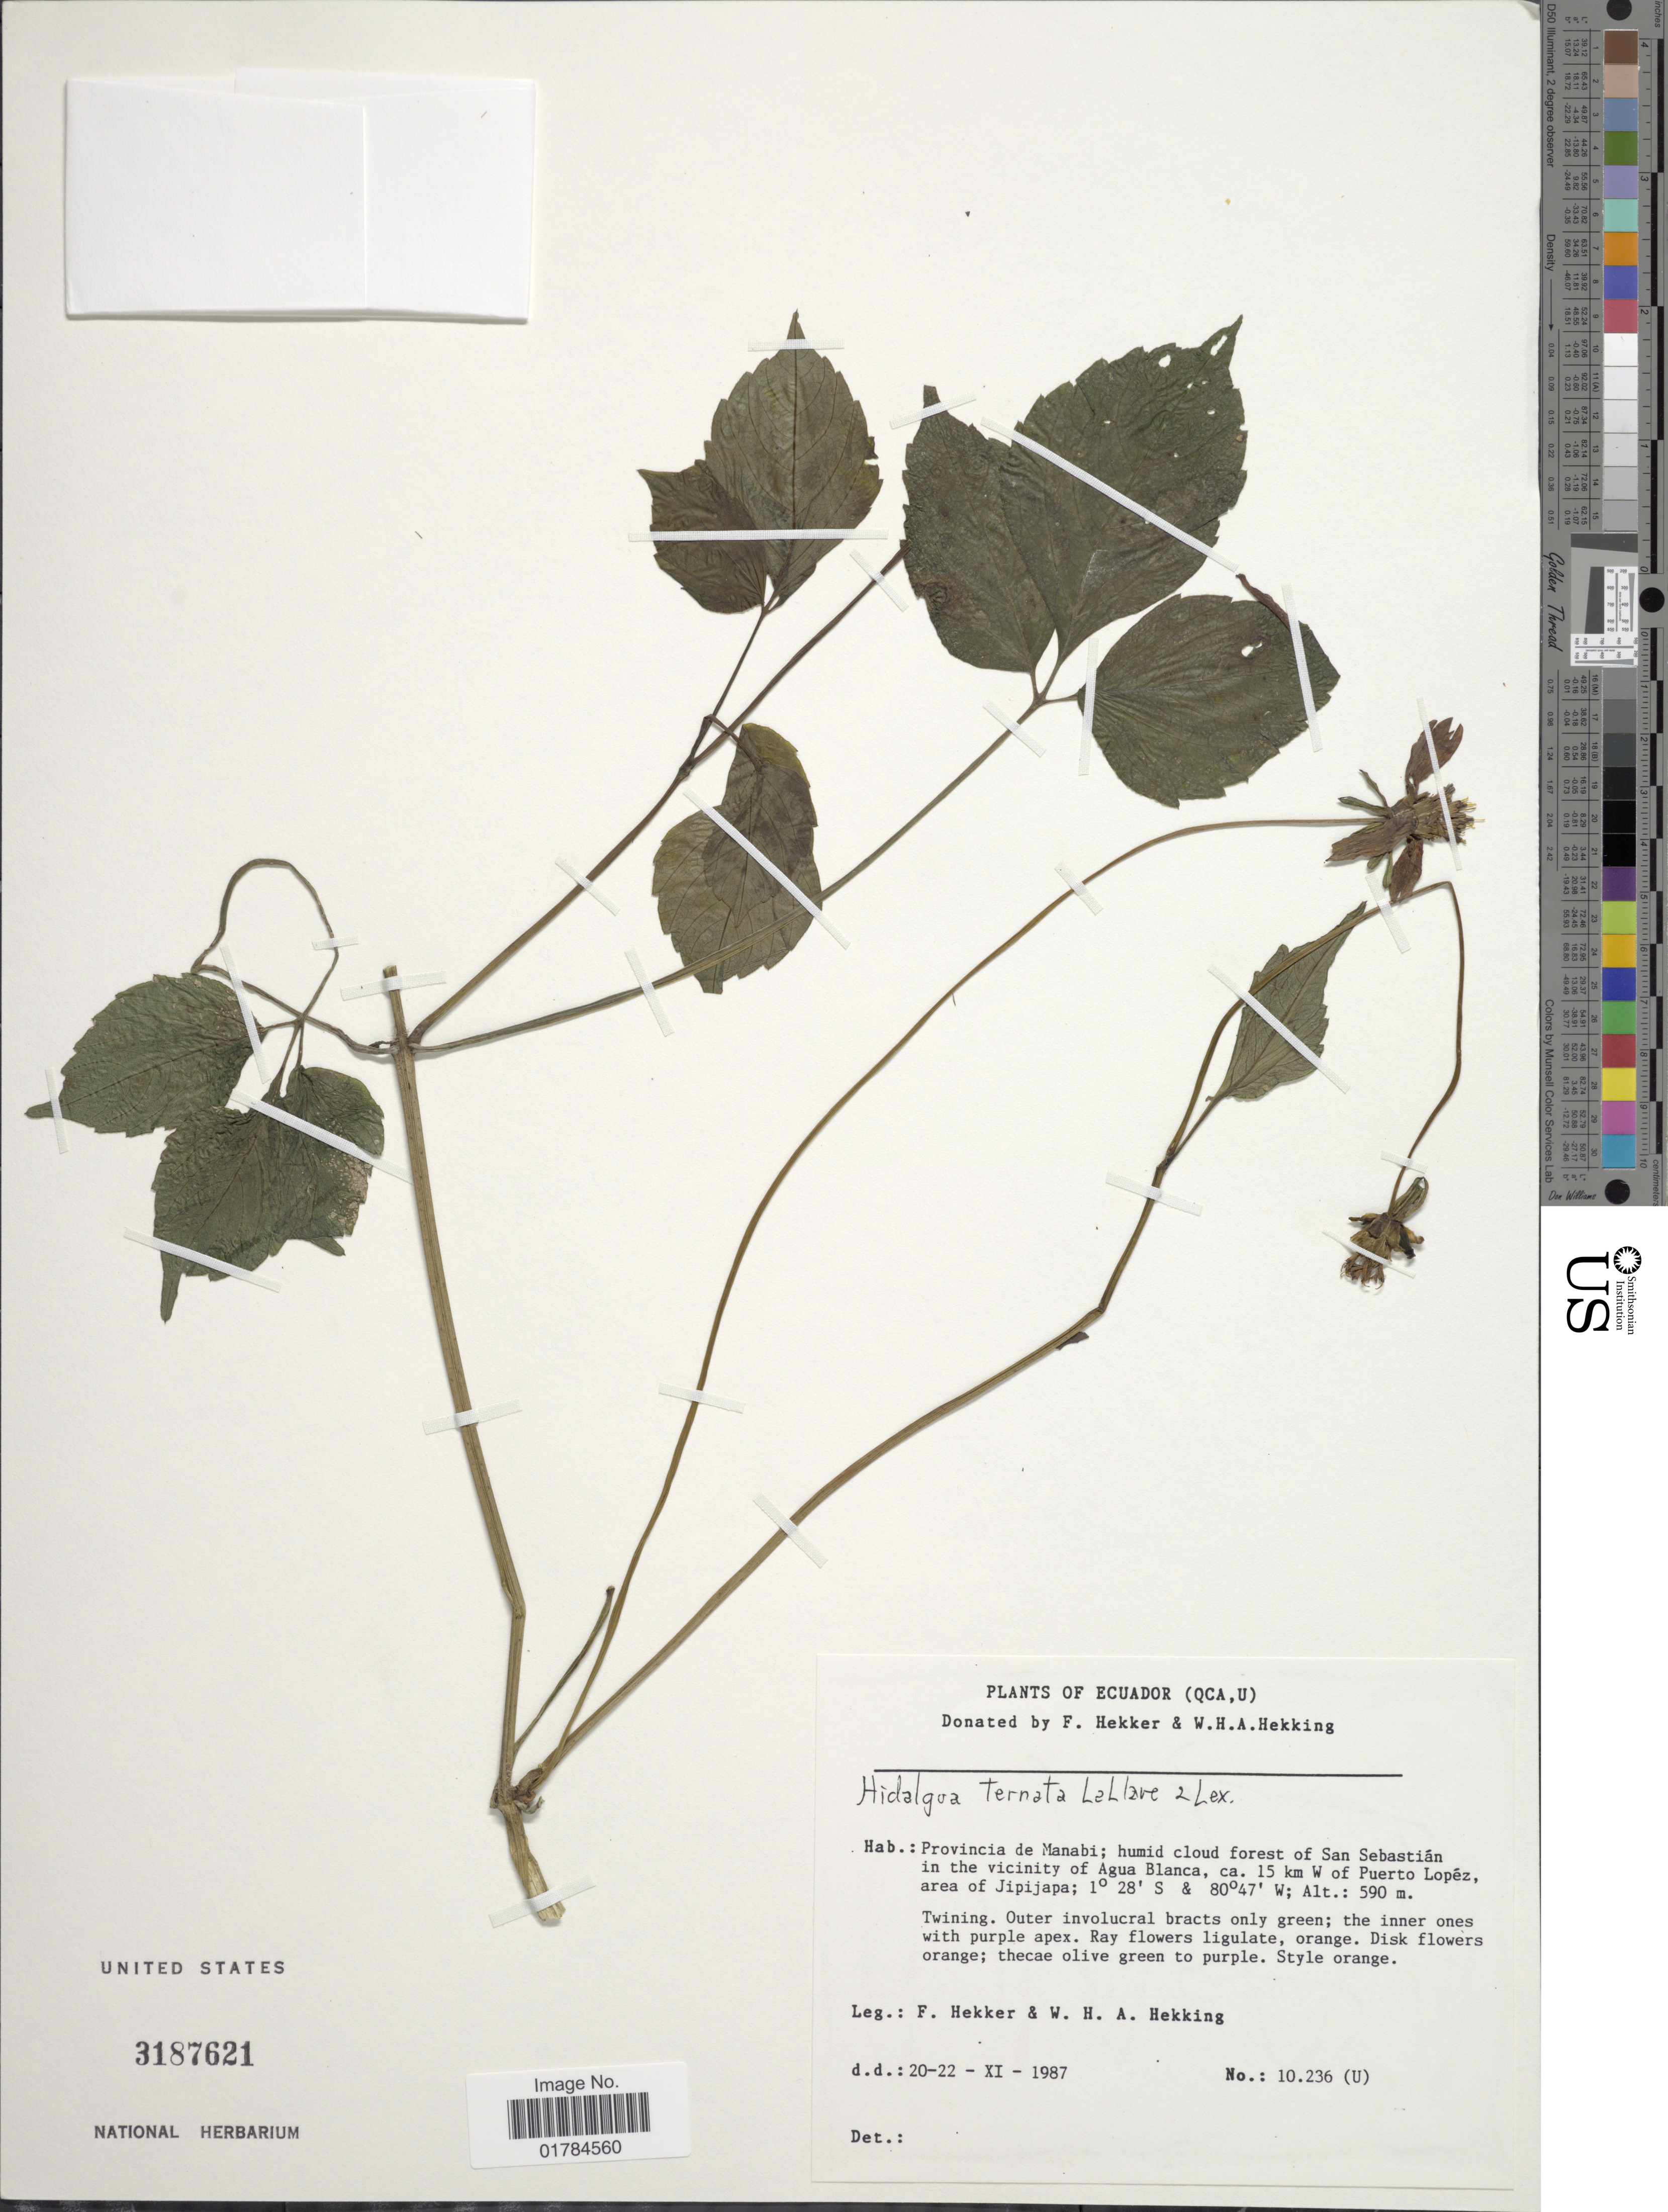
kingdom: Plantae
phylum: Tracheophyta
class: Magnoliopsida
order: Asterales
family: Asteraceae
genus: Hidalgoa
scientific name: Hidalgoa ternata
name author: La Llave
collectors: F. Hekker & W. H. A. Hekking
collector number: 10236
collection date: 1987-11-20/1987-11-22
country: Ecuador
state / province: Manabí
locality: Humid cloud forest of San Sebastian in the vicinity of Agua Blanca, ca. 15 km W of Puerto Lopez, area of Jipiapa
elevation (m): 590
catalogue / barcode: US 3187621